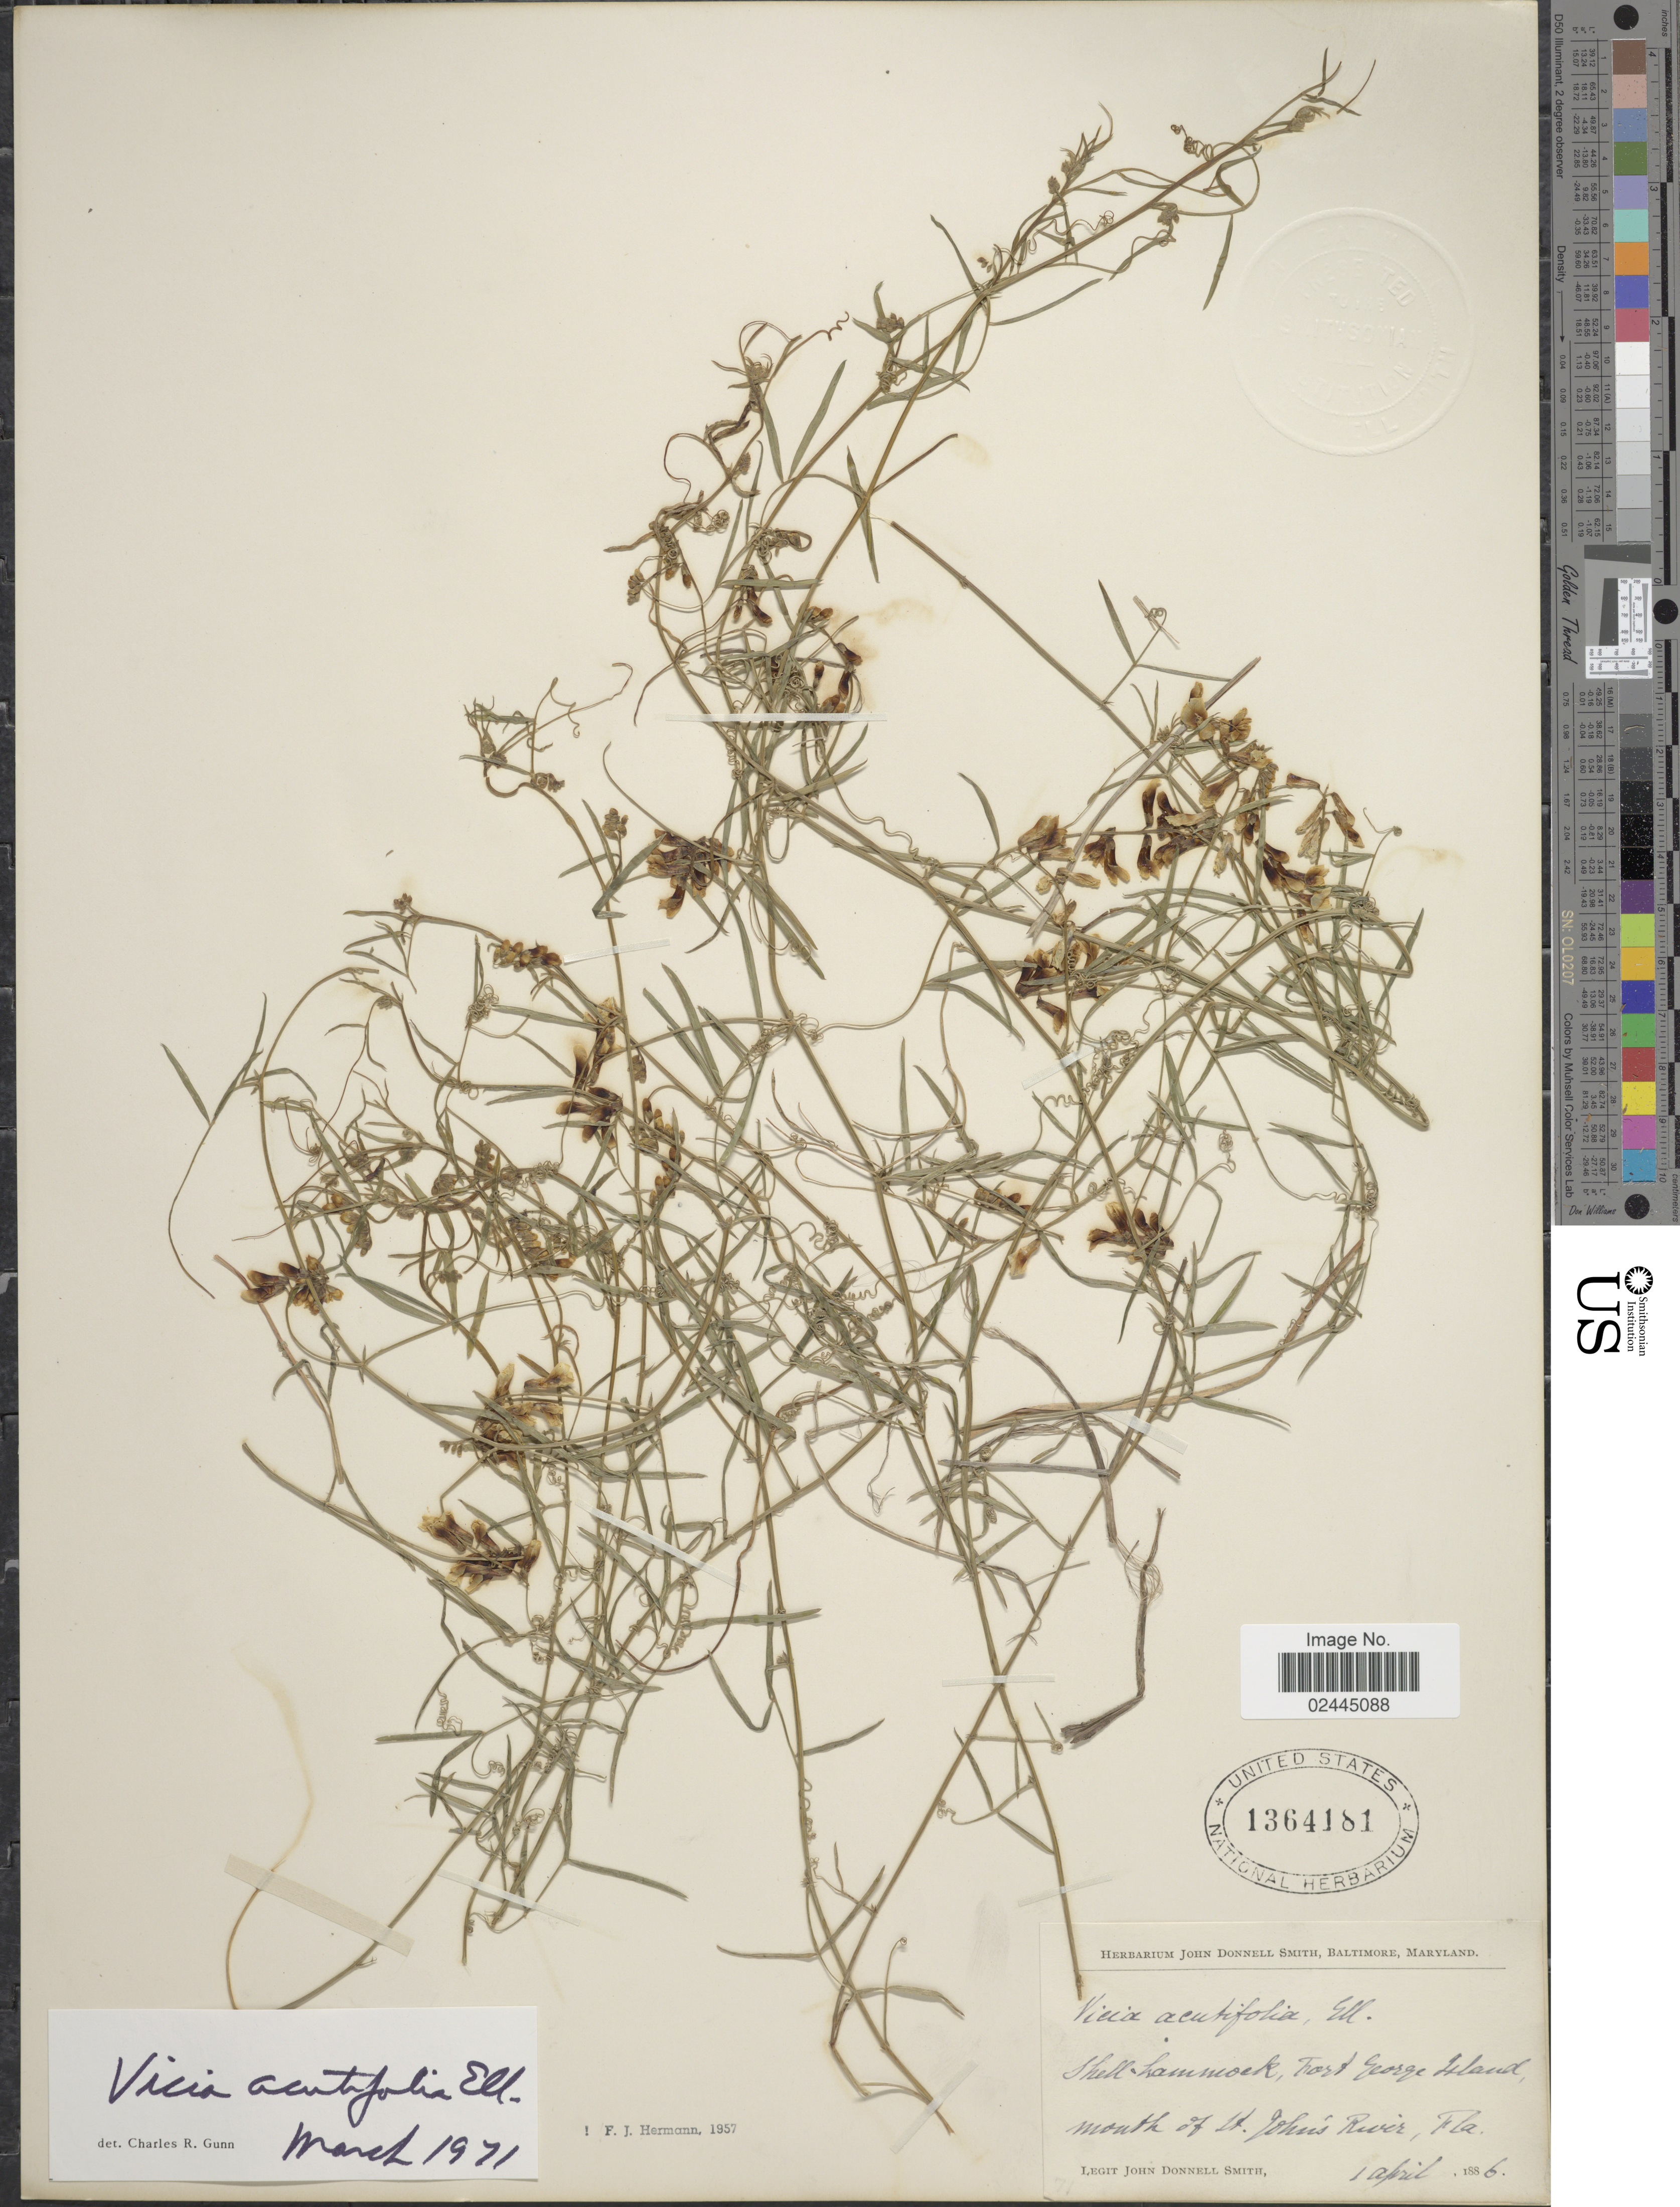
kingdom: Plantae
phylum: Tracheophyta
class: Magnoliopsida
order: Fabales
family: Fabaceae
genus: Vicia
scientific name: Vicia acutifolia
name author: Elliott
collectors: J. Donnell Smith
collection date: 1886-04-01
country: United States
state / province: Florida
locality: Shell hammock, Fort George Island, mouth of St. John's River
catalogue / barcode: US 1364181